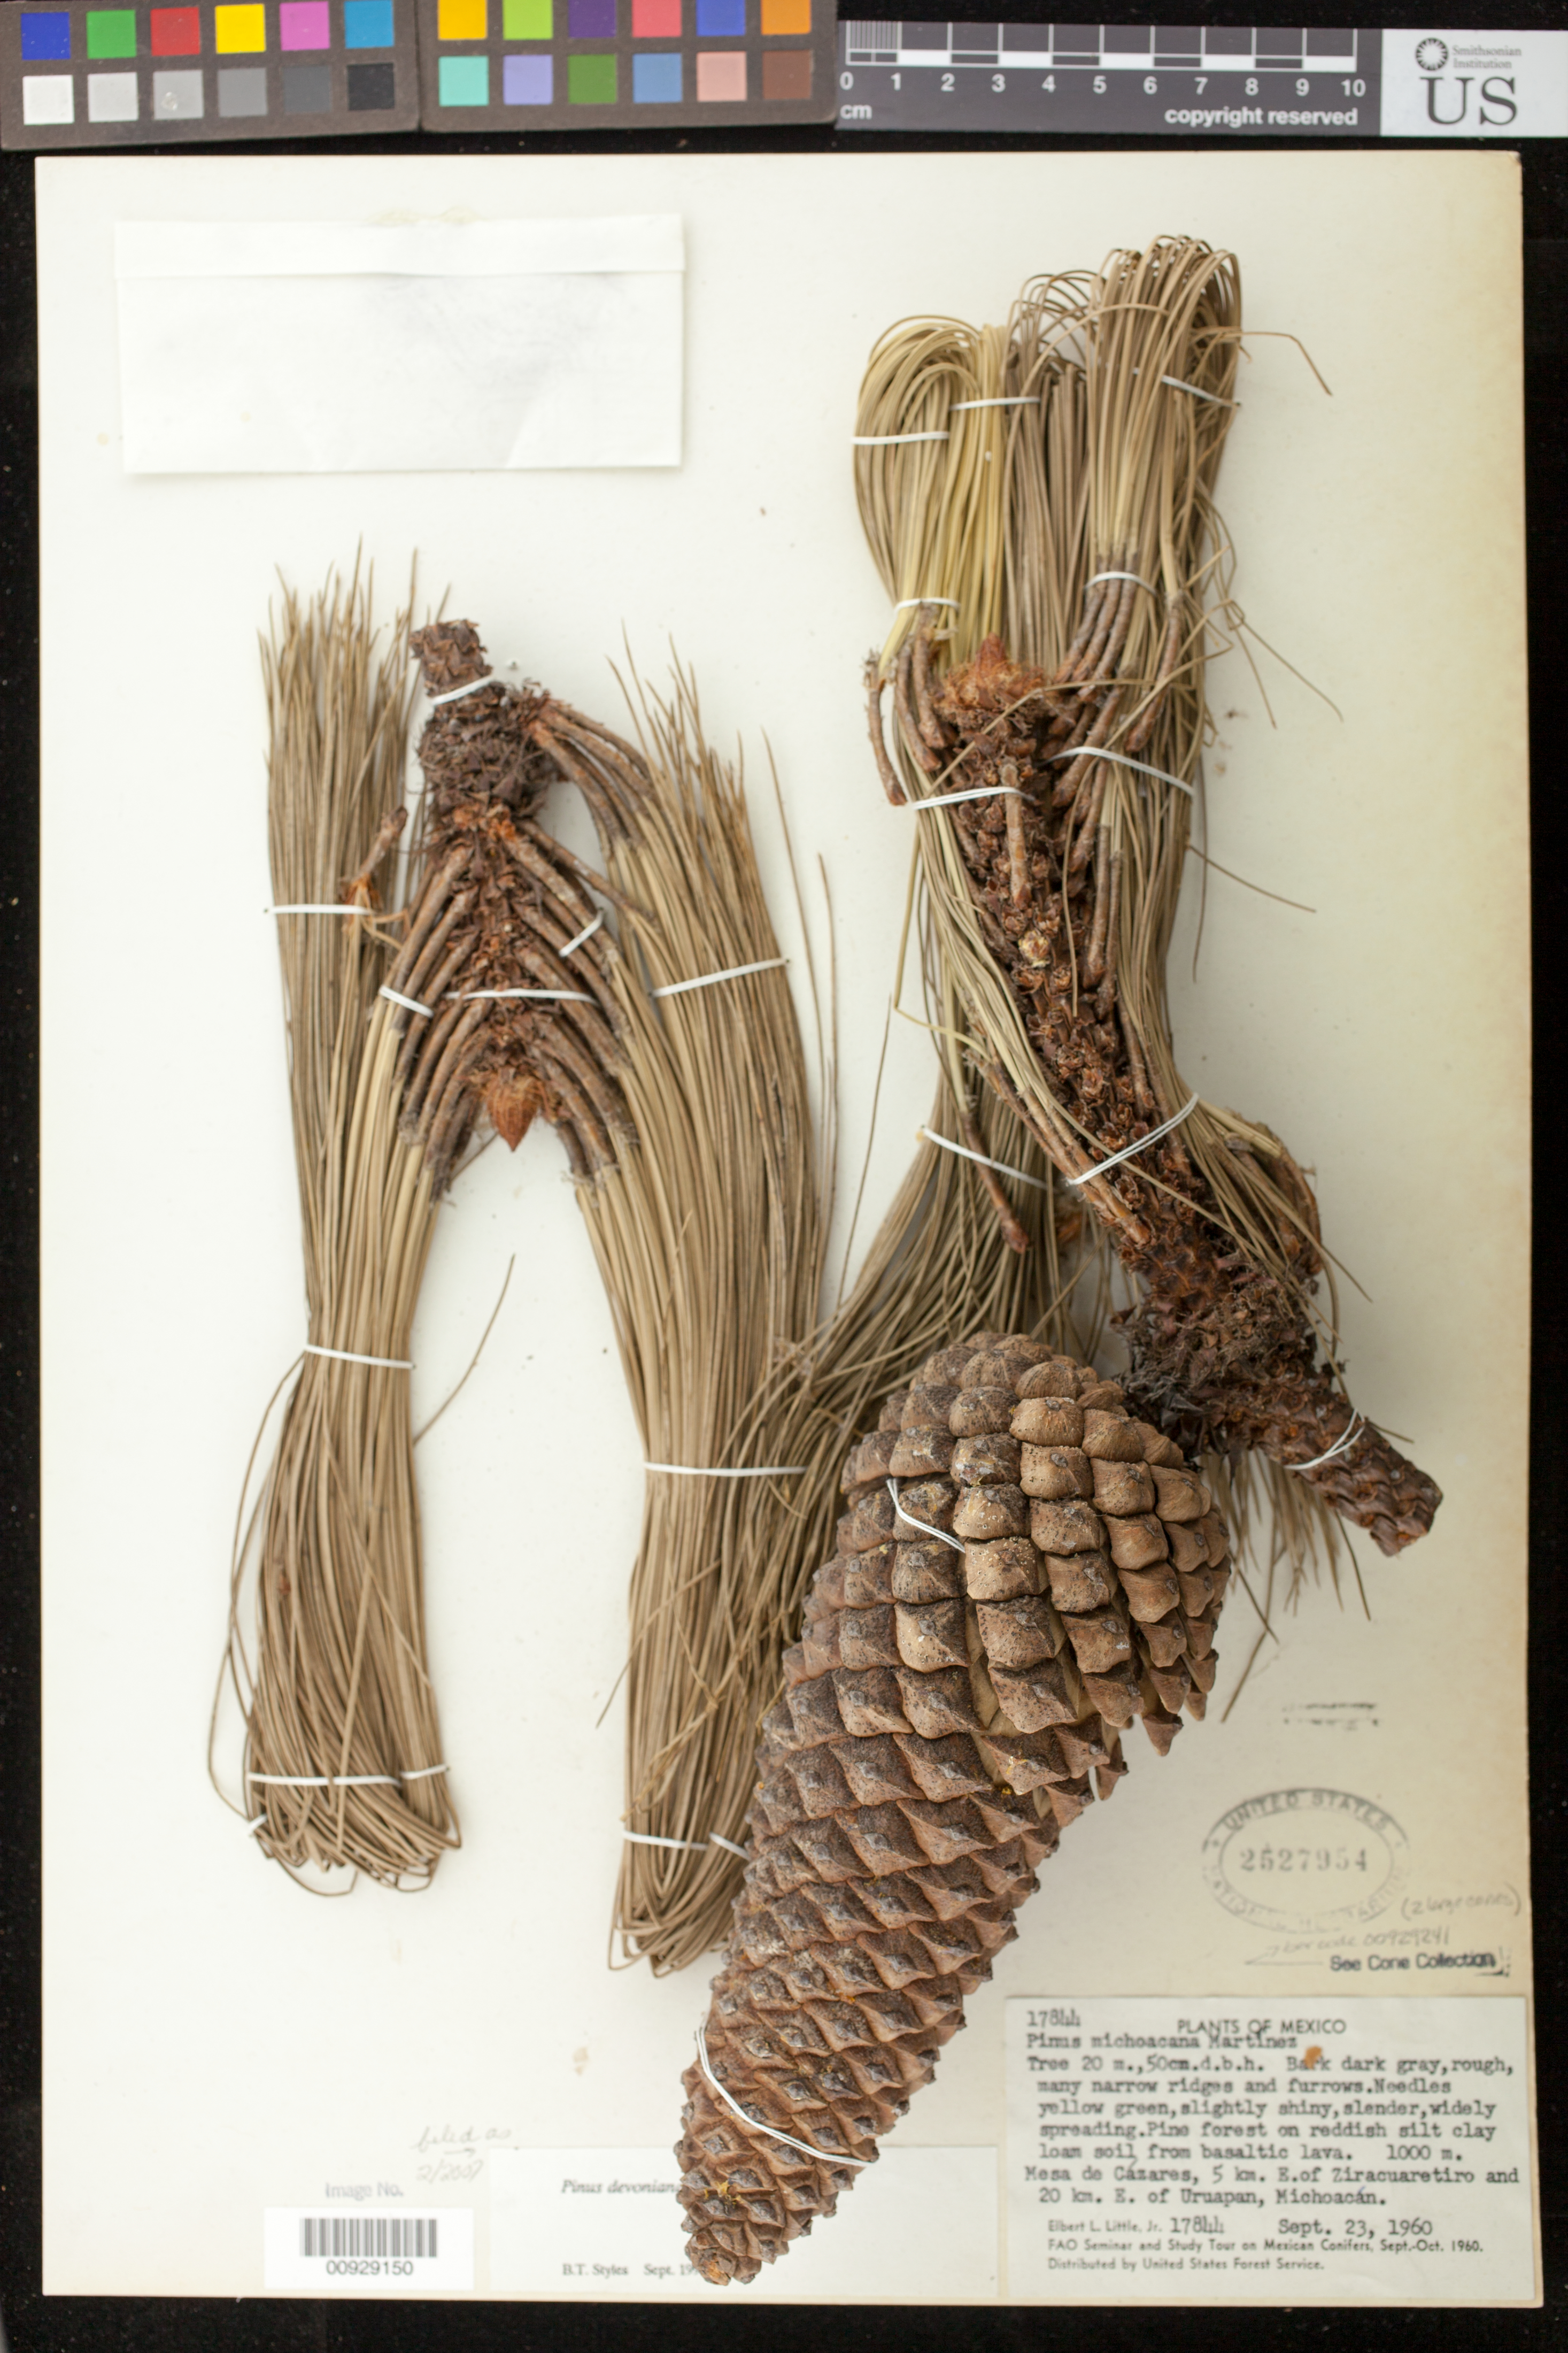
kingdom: Plantae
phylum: Tracheophyta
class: Pinopsida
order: Pinales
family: Pinaceae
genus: Pinus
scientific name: Pinus devoniana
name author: Lindl.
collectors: E. L. Little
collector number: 17844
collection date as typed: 23 Sep 1960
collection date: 1960-09-23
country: Mexico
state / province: Michoacán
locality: Mesa de Cázares, 5 km. E of Ziracuaretiro and 20 km. E of Uruapan.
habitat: Pine forest on reddish silt clay loam soil, from basaltic lava.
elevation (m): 1000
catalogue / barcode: US 2527954